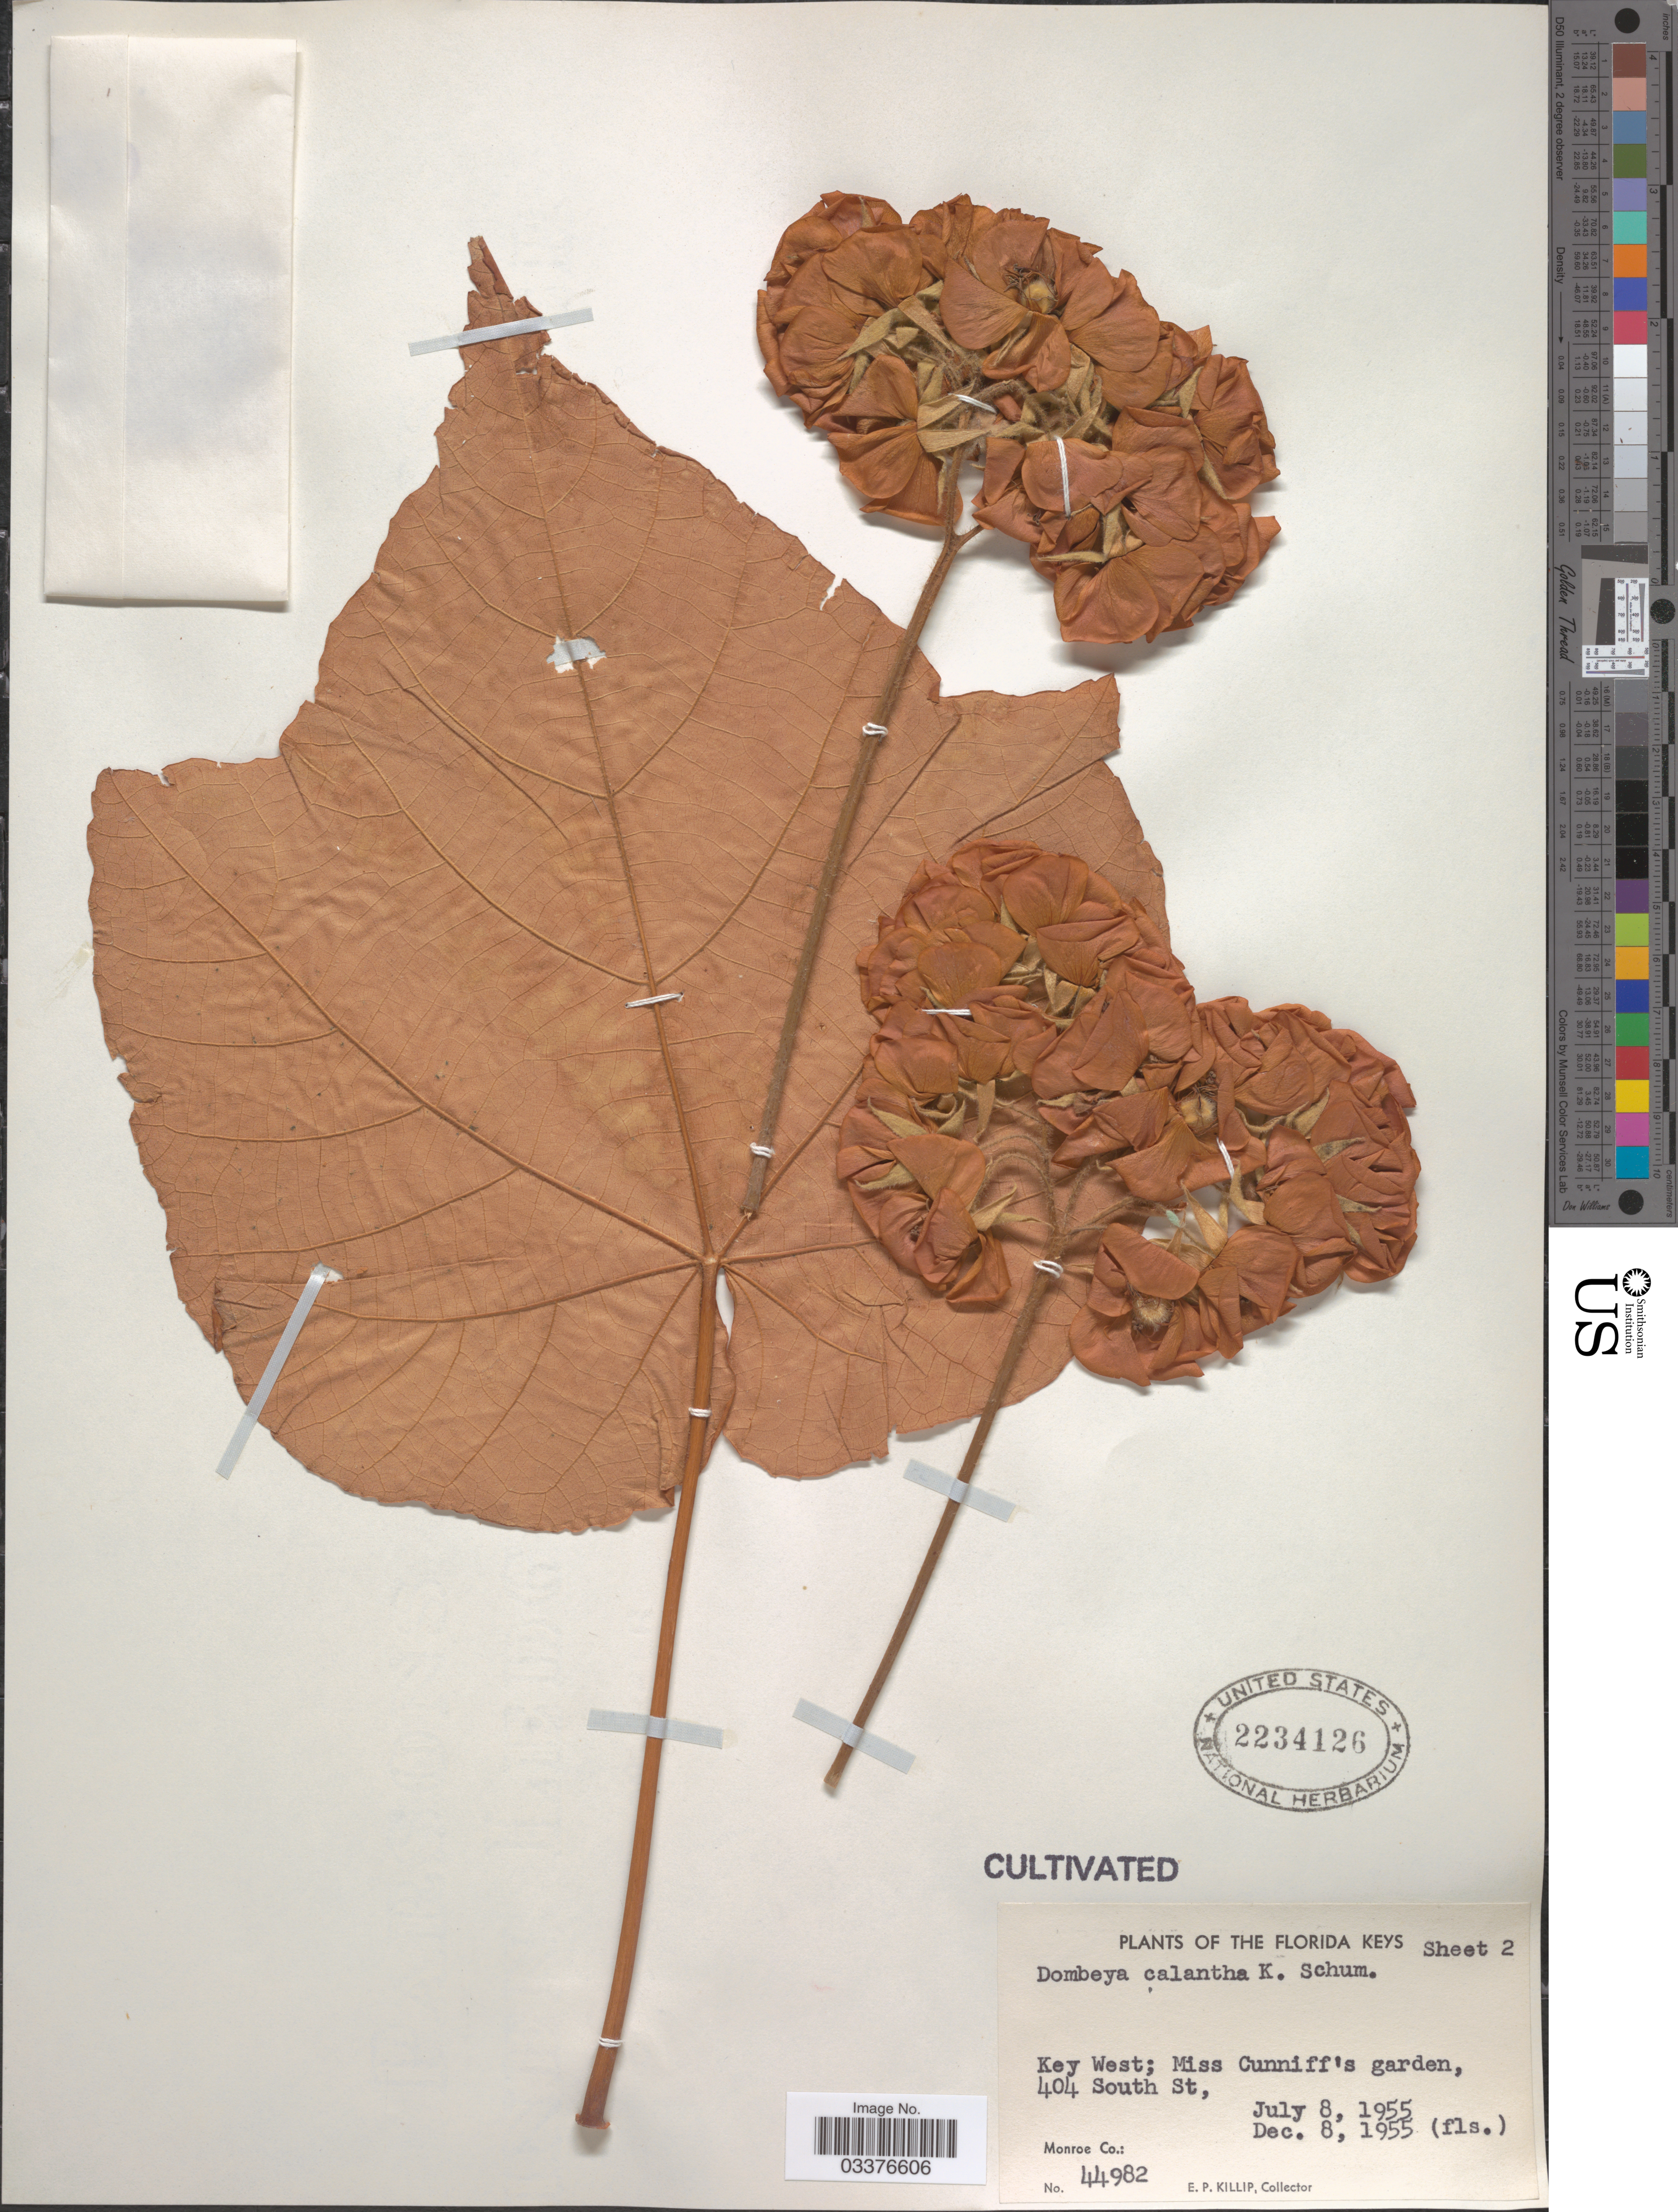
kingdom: Plantae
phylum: Tracheophyta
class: Magnoliopsida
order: Malvales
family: Malvaceae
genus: Dombeya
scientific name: Dombeya calantha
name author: K. Schum.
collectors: E. P. Killip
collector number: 44982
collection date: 1955-07-08/1955-12-08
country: United States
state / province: Florida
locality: The Florida Keys. Key West; Miss Cunniff's garden, 404 South St. Monroe Co.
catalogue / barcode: US 2234126